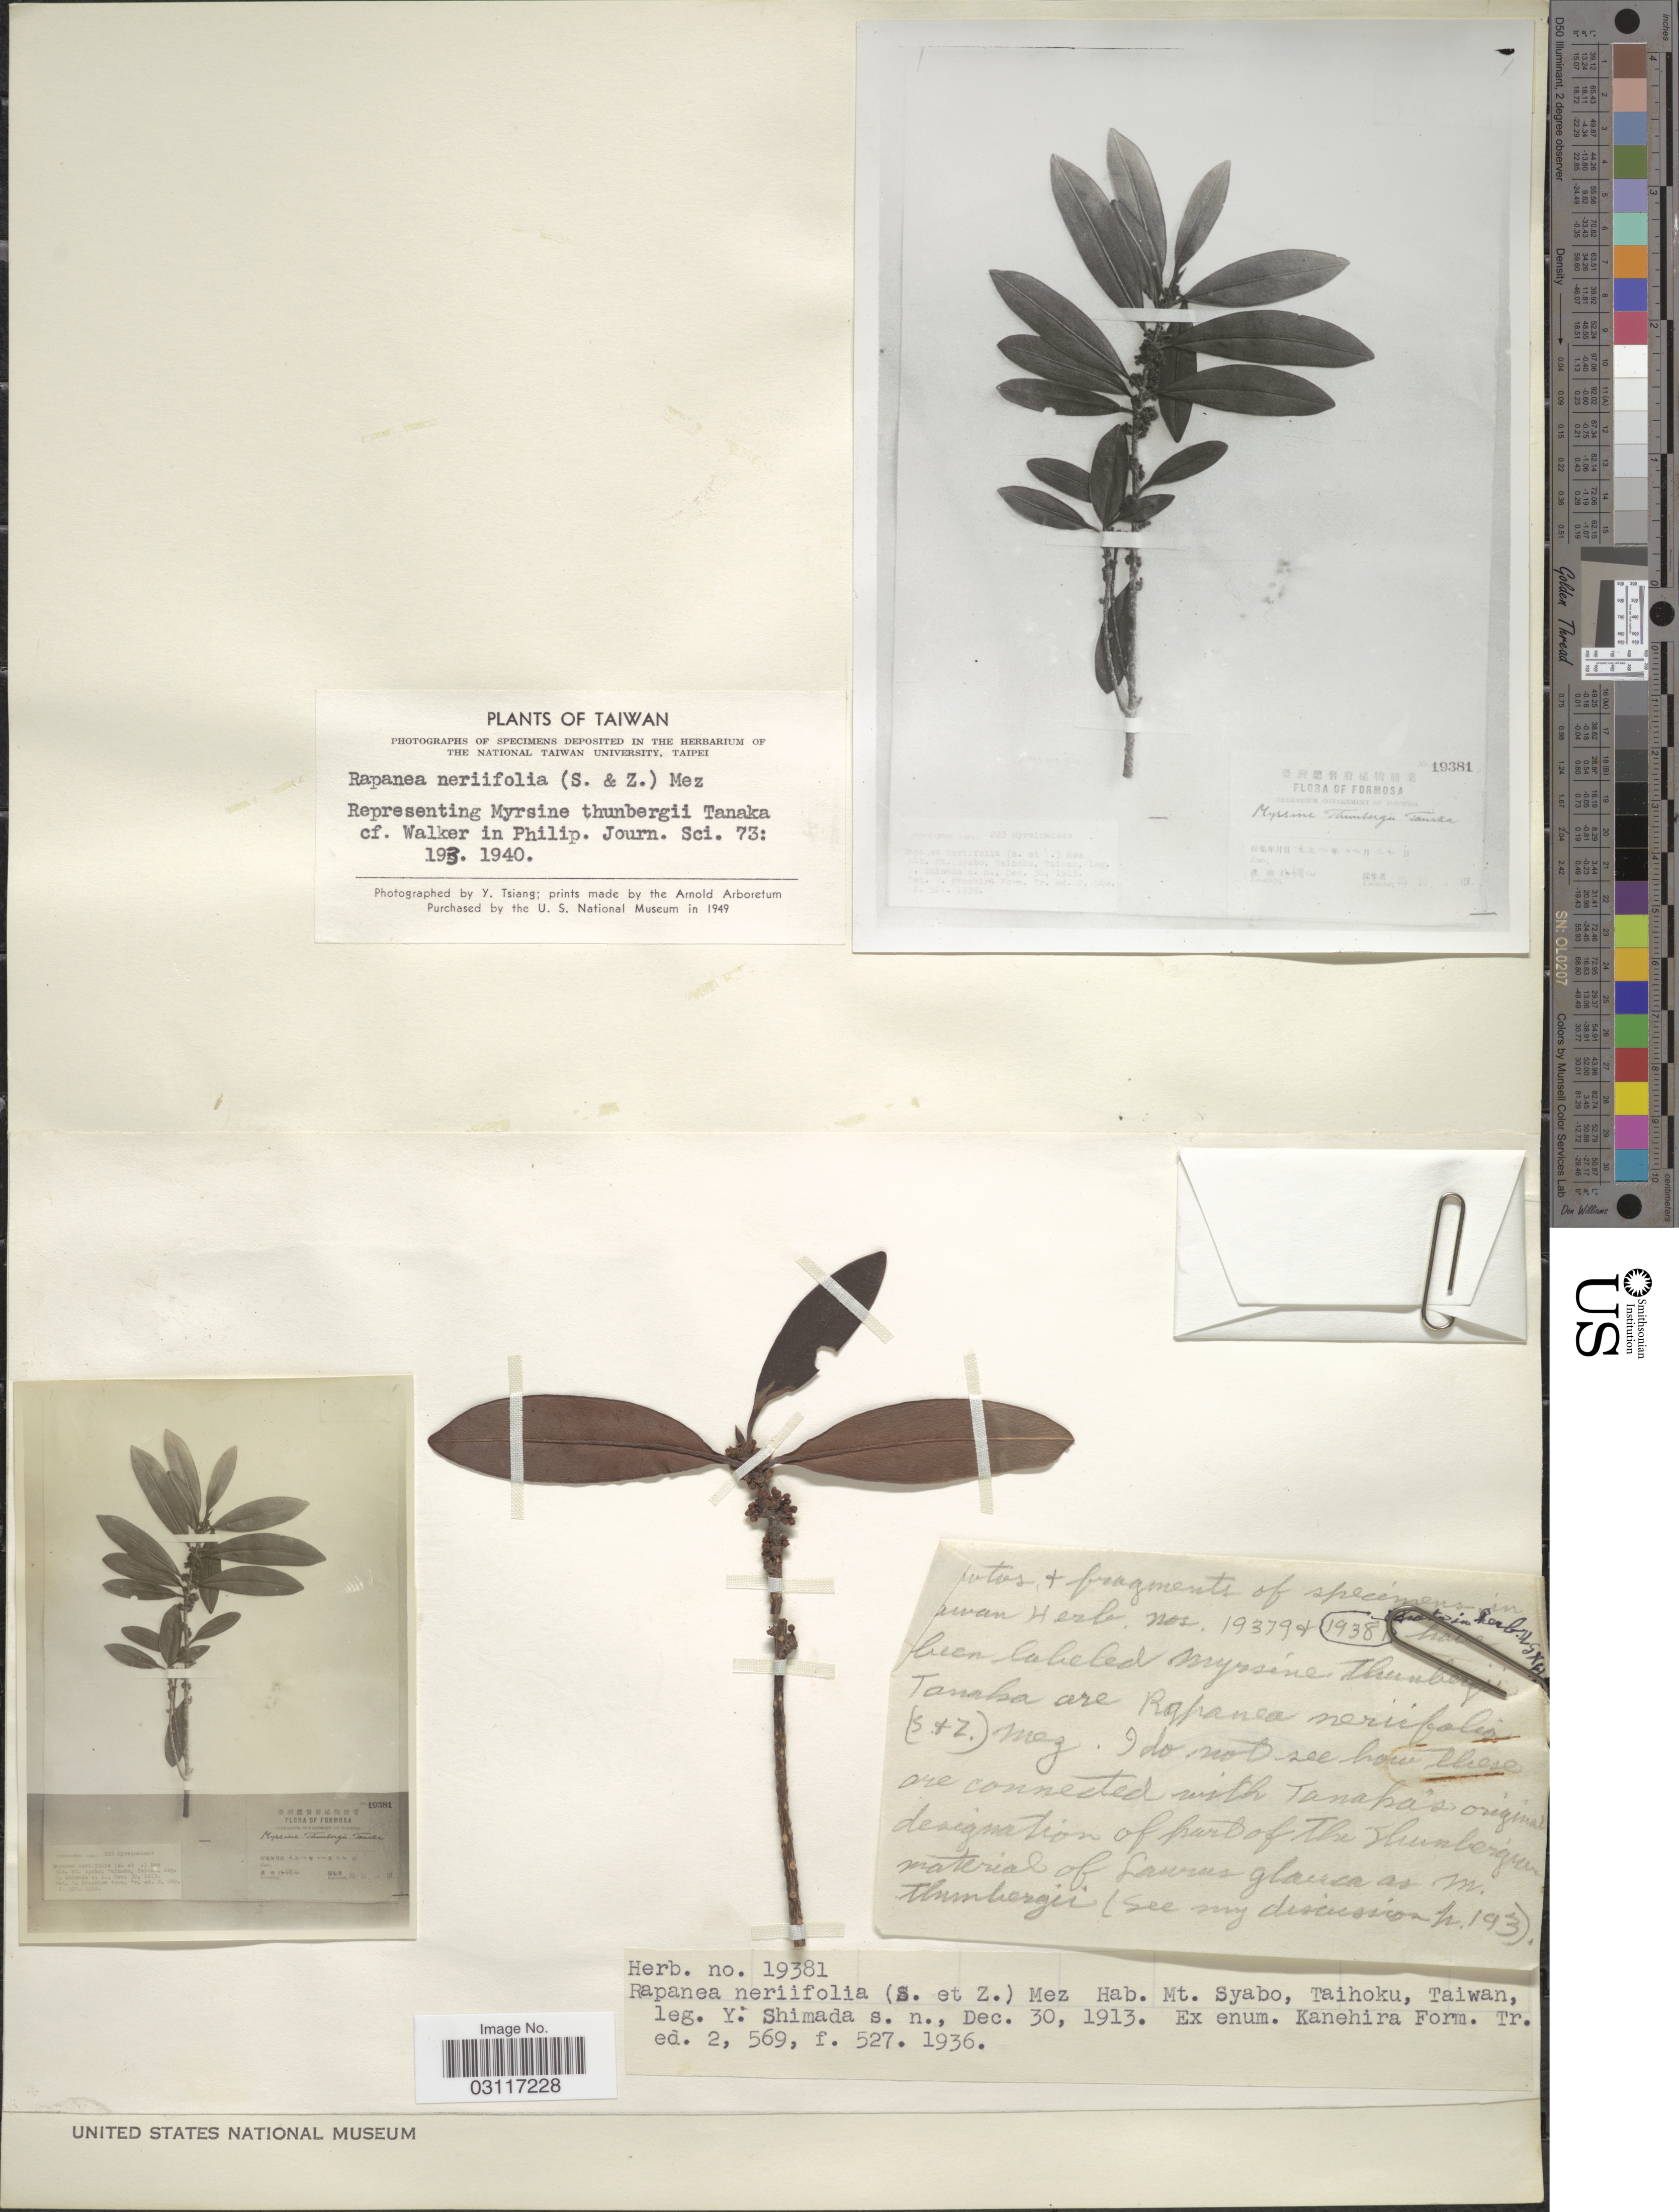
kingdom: Plantae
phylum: Tracheophyta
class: Magnoliopsida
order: Ericales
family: Primulaceae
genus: Myrsine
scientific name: Myrsine seguinii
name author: H. Lév.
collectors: Y. Shimada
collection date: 1913-12-30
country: Taiwan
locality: Mt. Syabo, Taihoku.